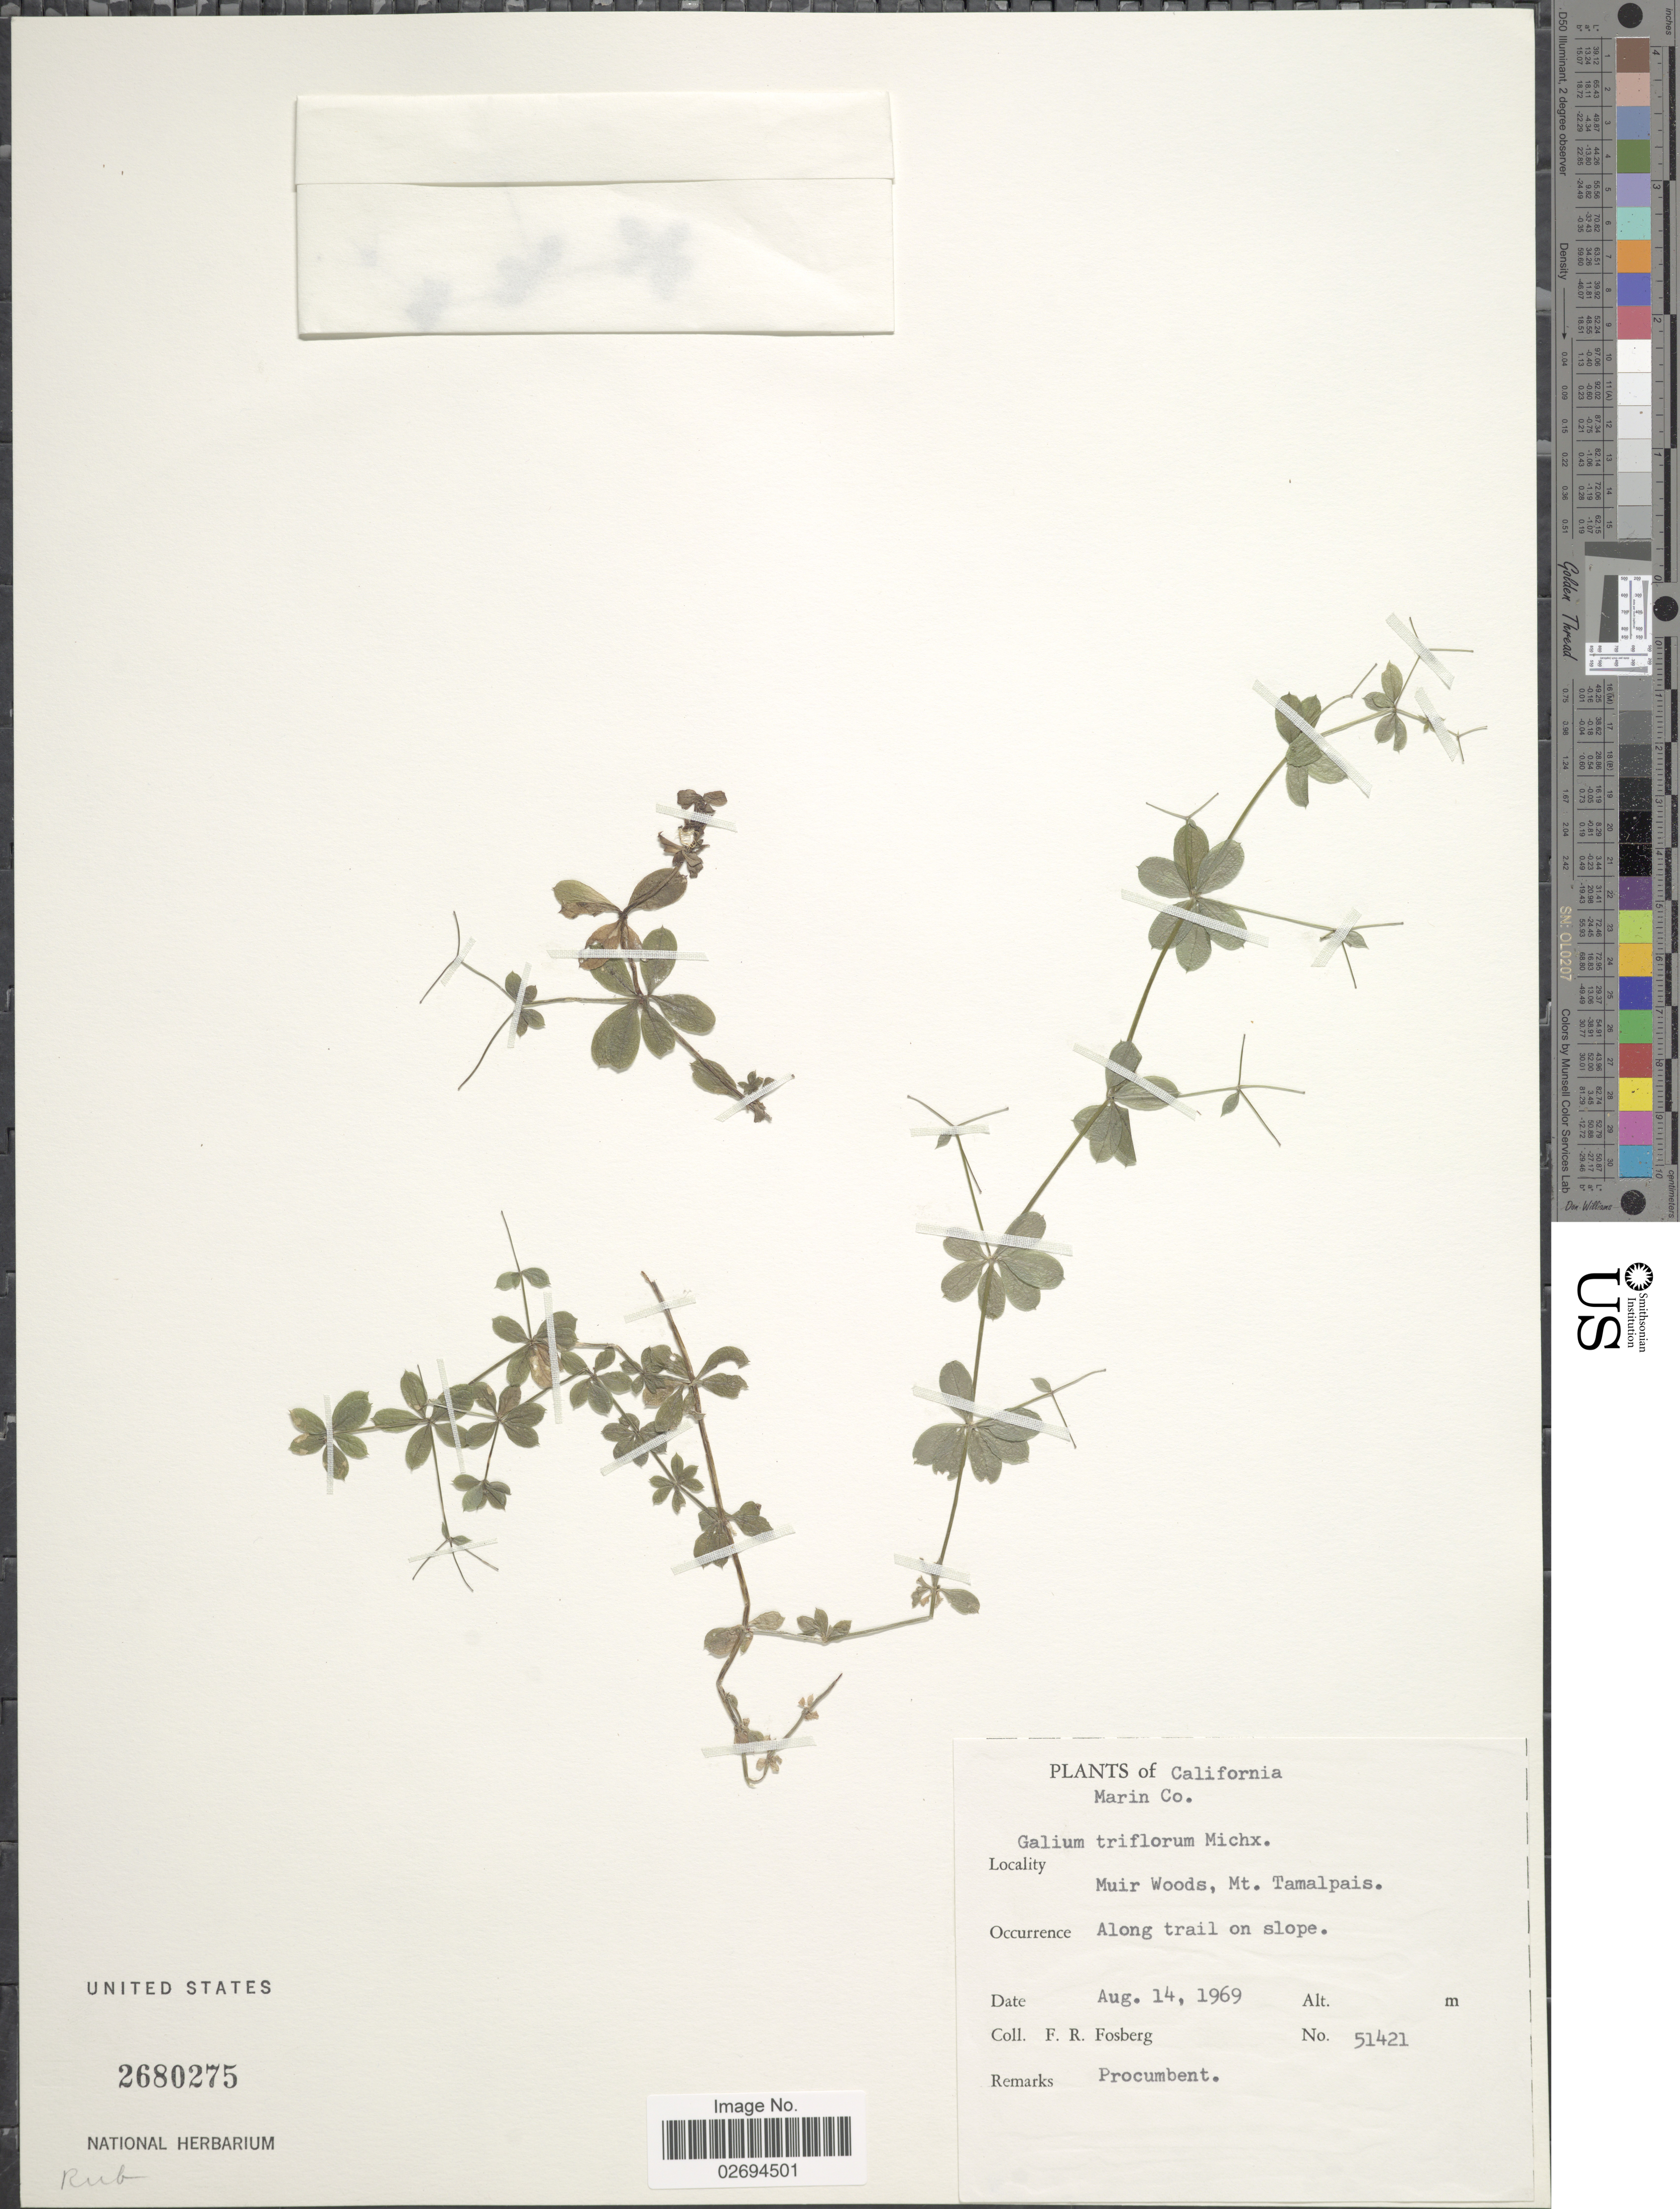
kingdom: Plantae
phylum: Tracheophyta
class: Magnoliopsida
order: Gentianales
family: Rubiaceae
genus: Galium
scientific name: Galium triflorum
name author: Michx.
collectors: F. R. Fosberg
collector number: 51421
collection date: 1969-08-14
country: United States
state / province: California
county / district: Marin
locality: Marin Co. Muir Woods, Mt. Tamalpais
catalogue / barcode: US 2680275